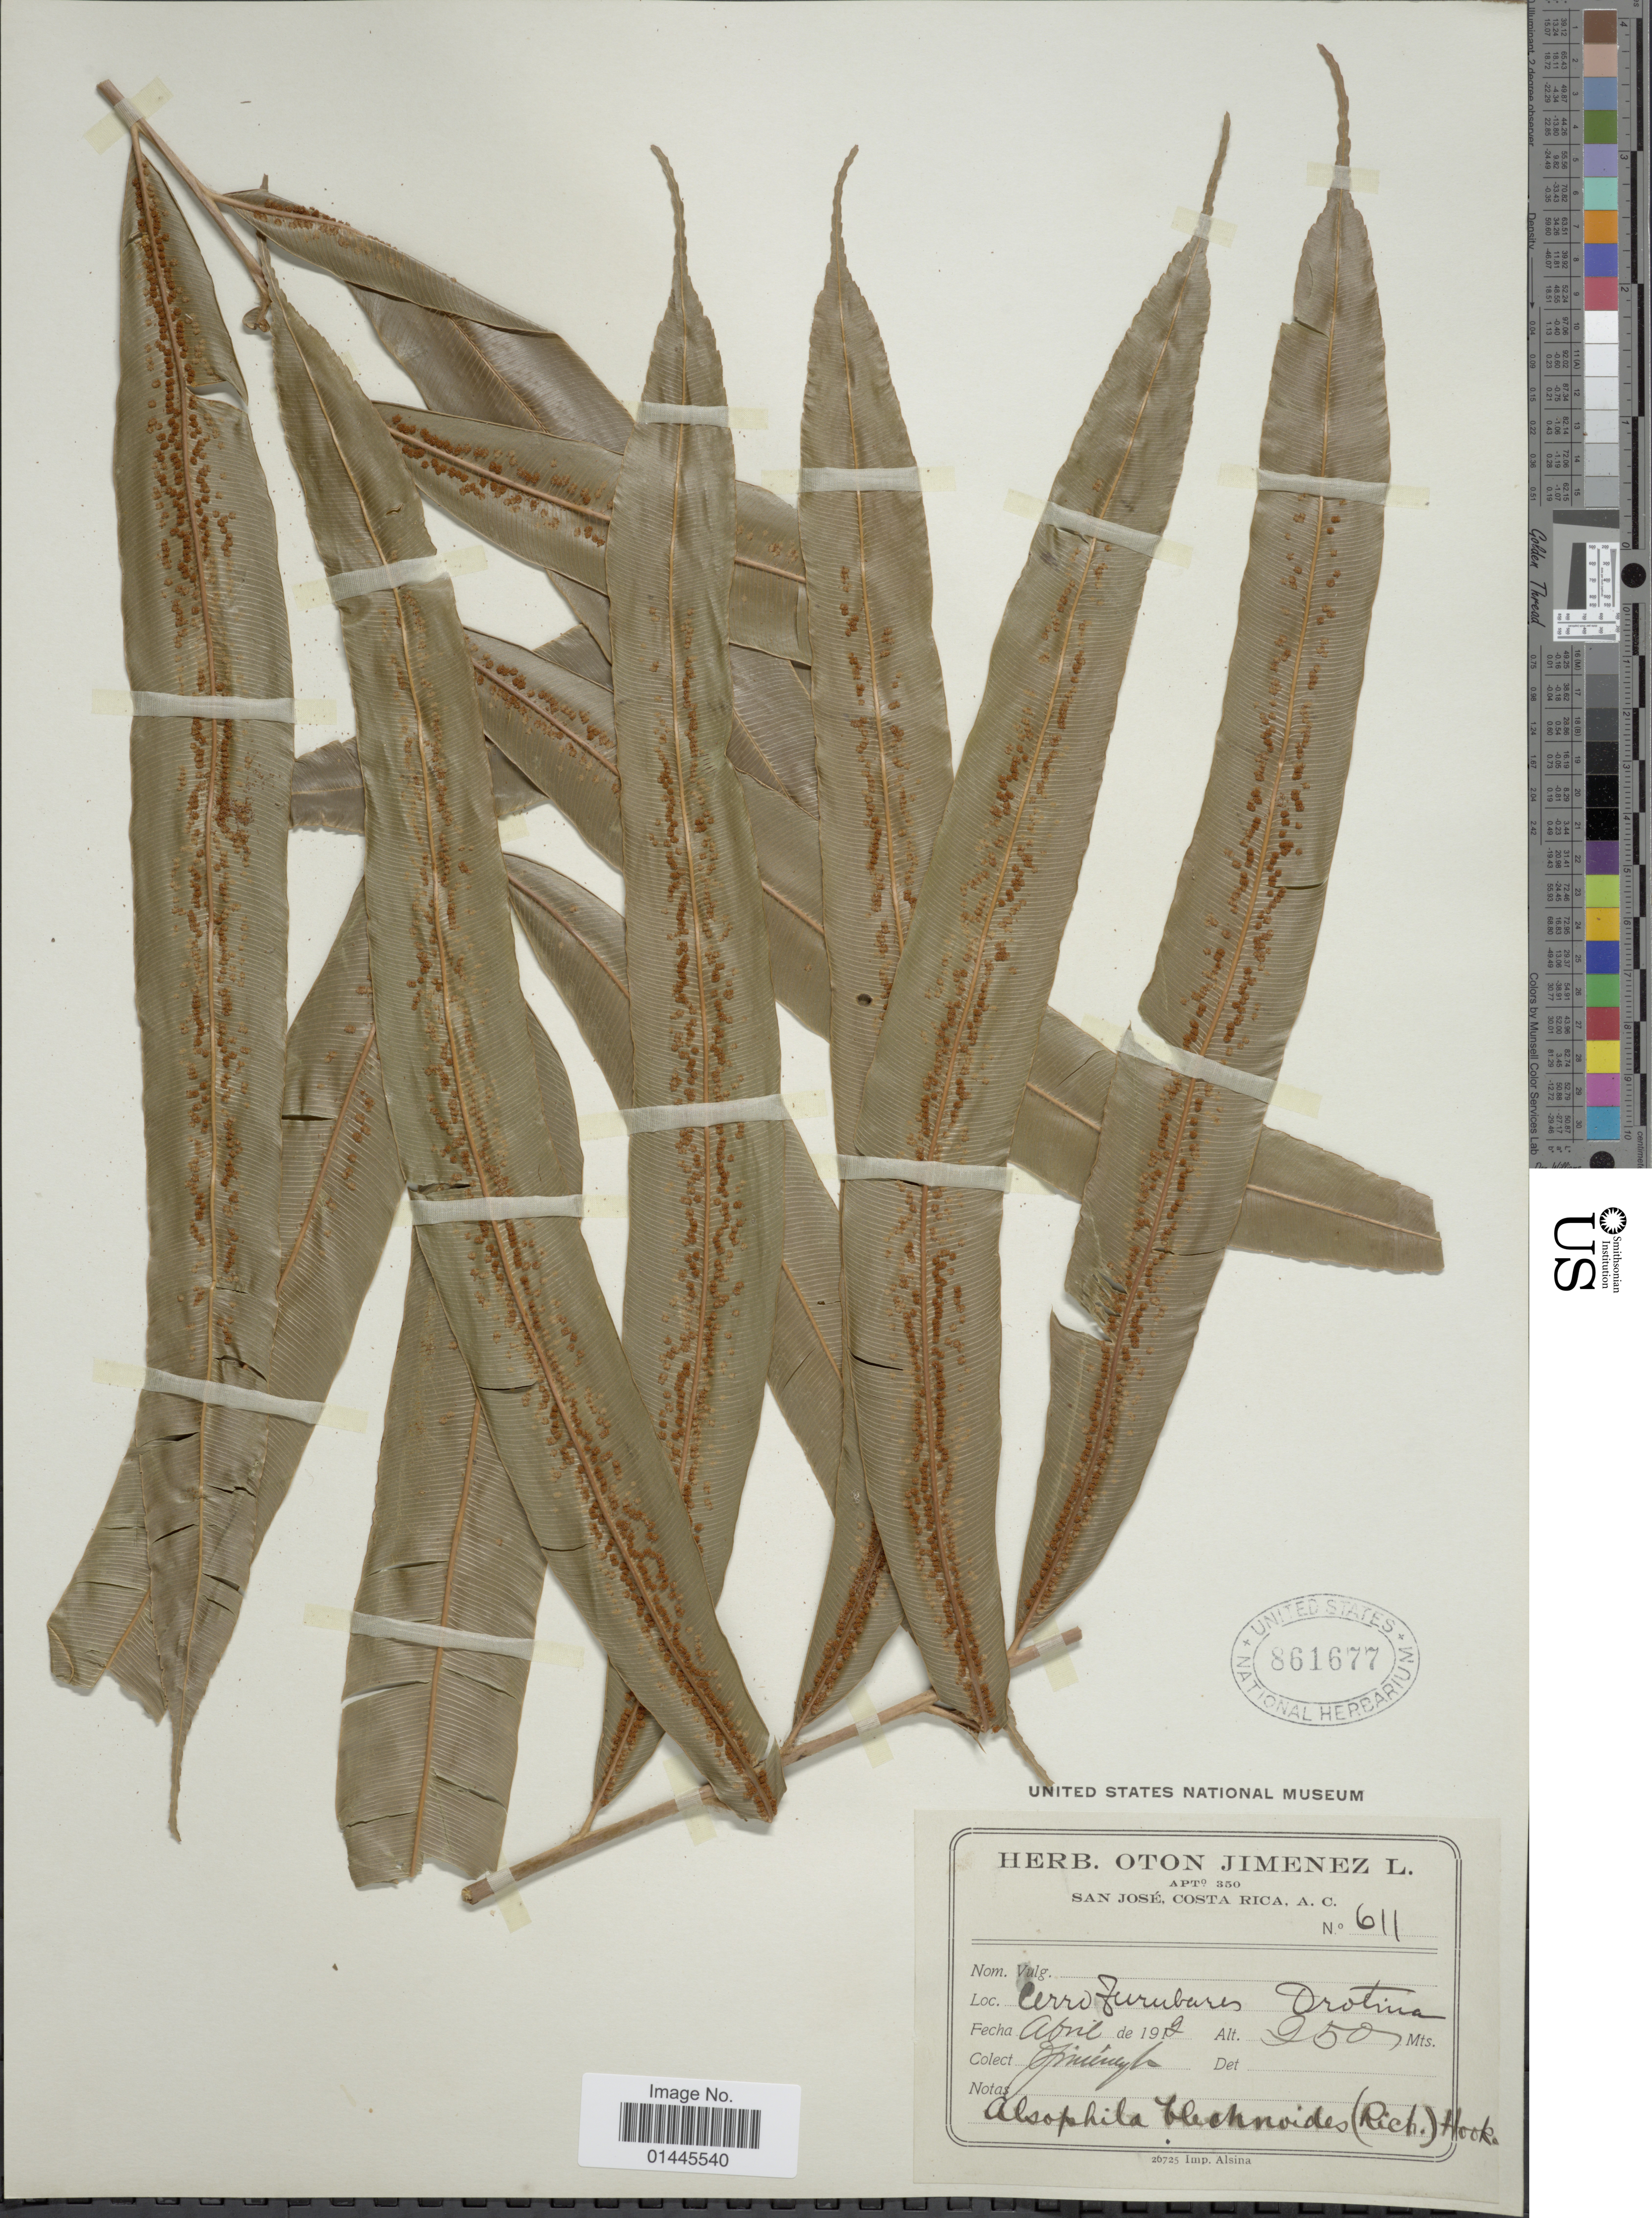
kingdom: Plantae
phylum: Tracheophyta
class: Polypodiopsida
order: Cyatheales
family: Metaxyaceae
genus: Metaxya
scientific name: Metaxya rostrata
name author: (Kunth) C. Presl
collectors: O. Jiménez L.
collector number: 611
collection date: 1912-04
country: Costa Rica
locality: Cerro Turubares Orotina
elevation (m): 950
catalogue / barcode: US 861677